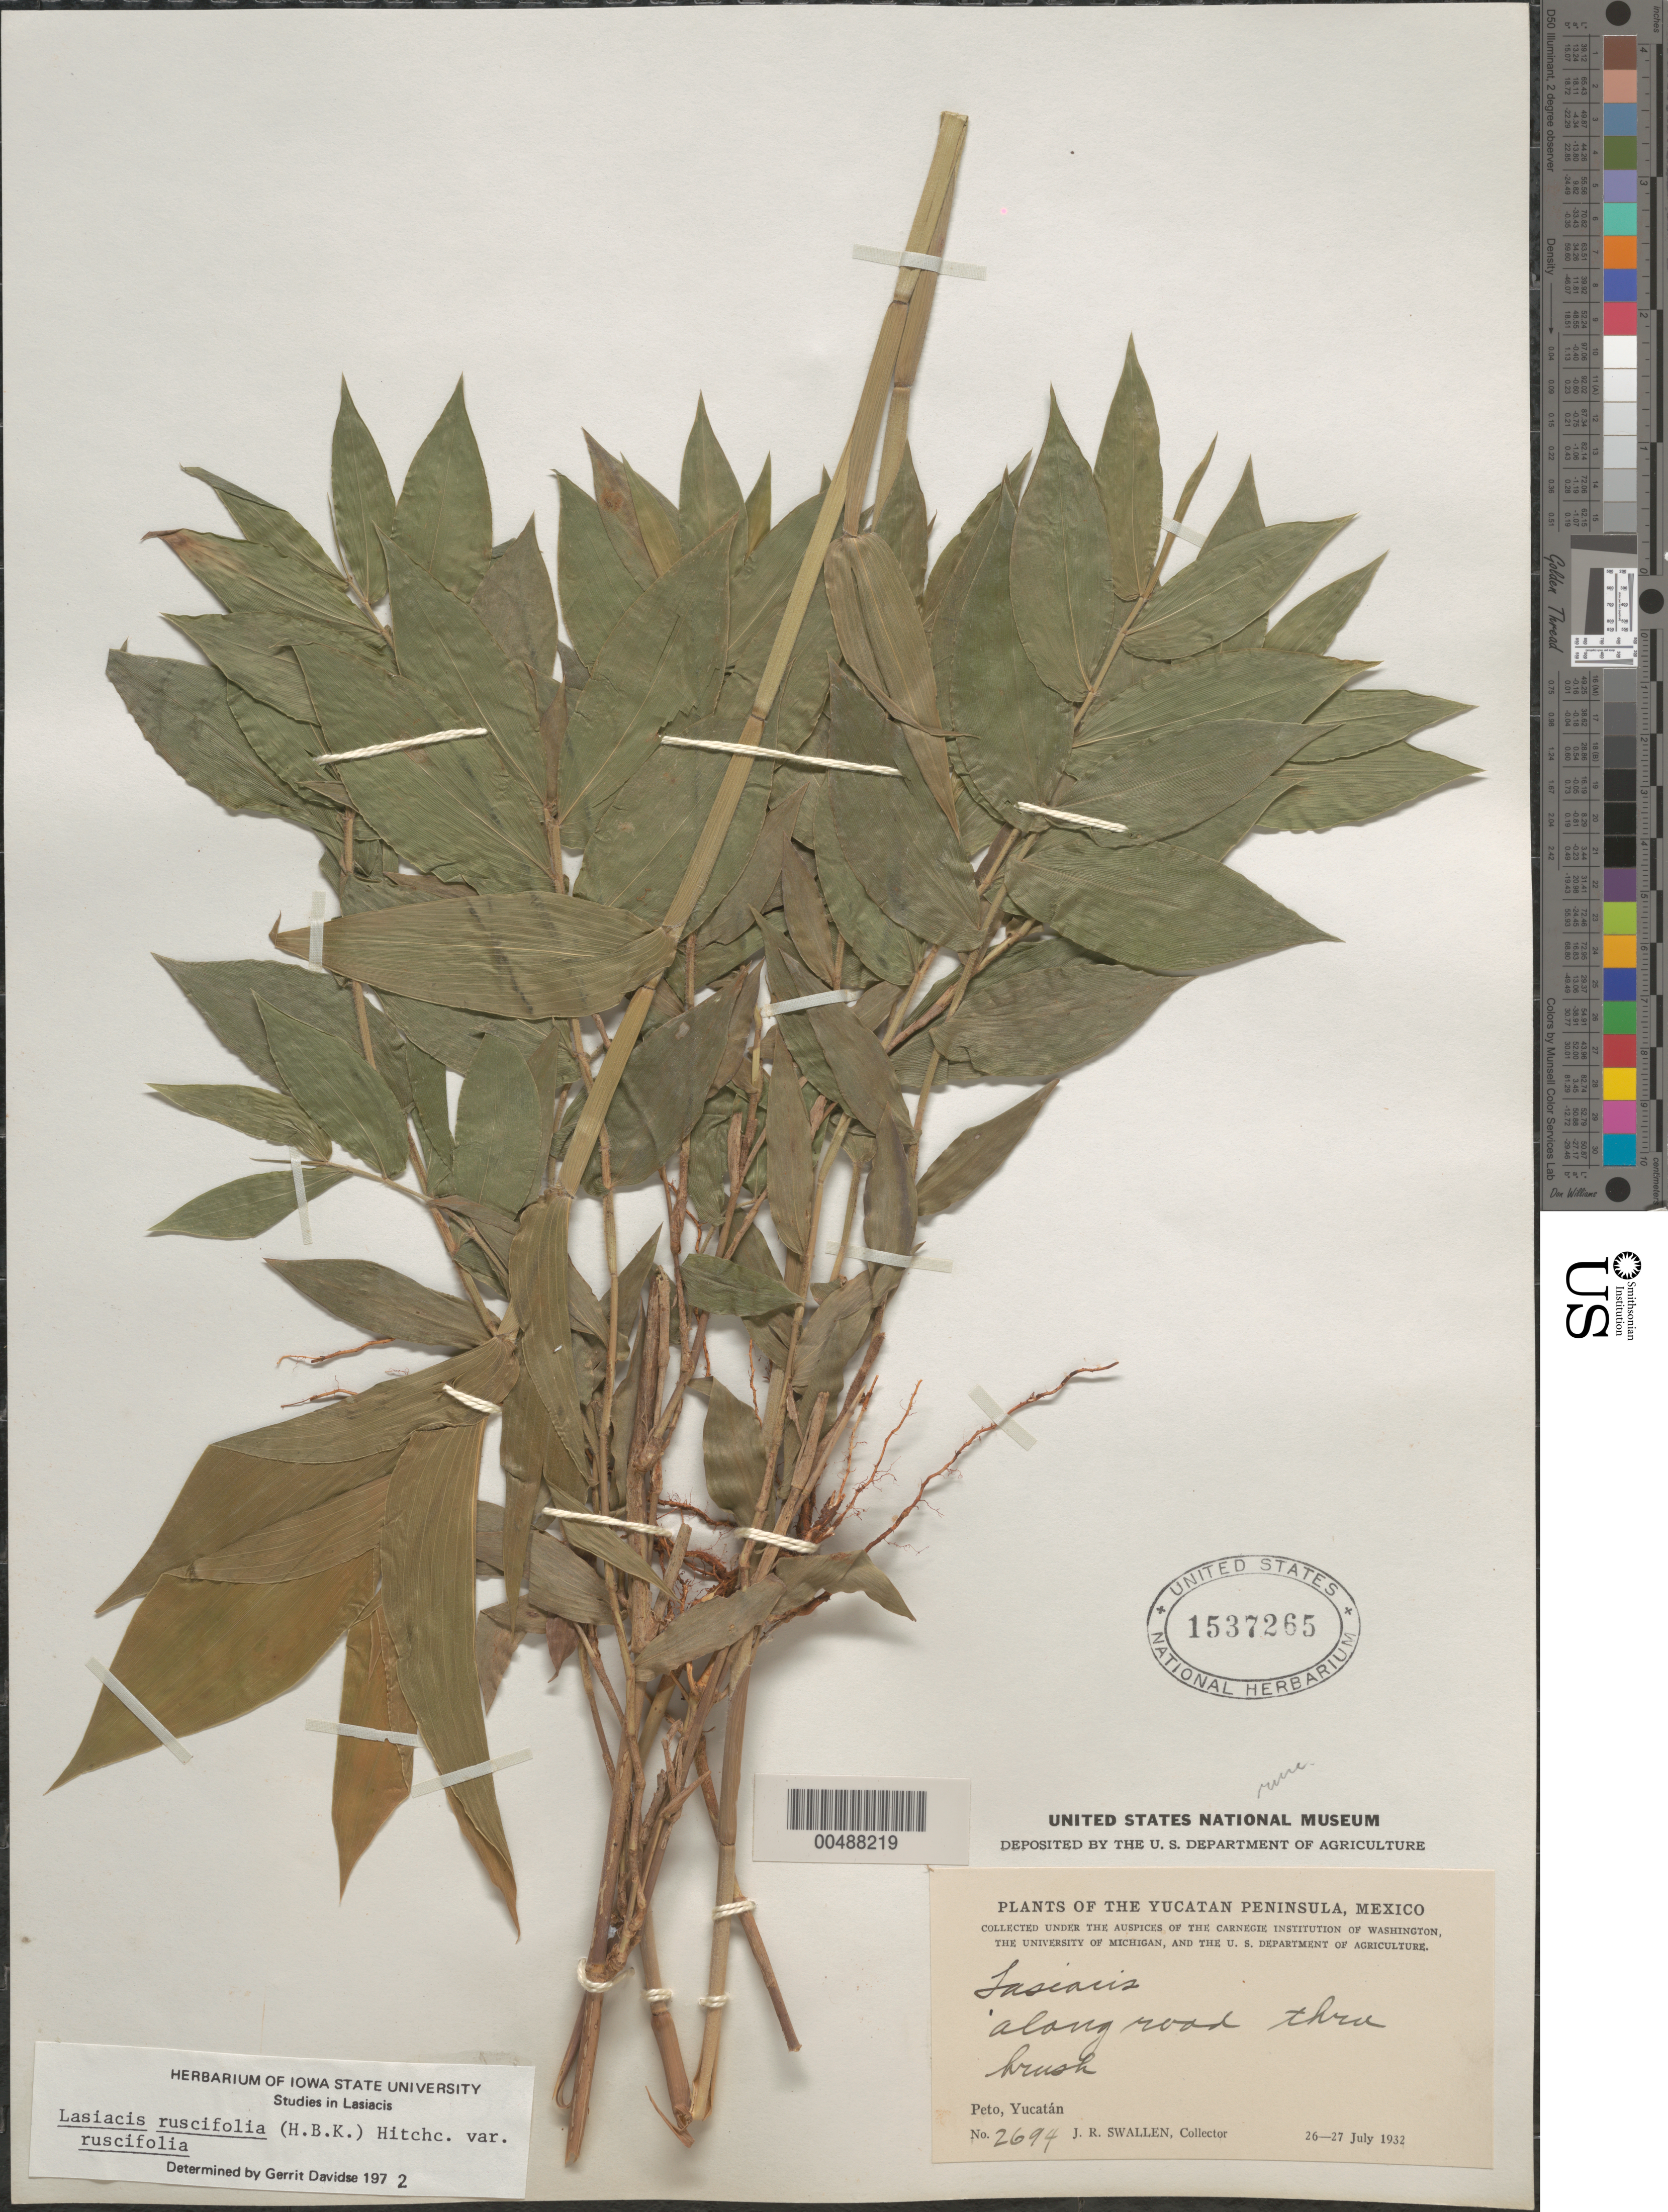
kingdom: Plantae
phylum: Tracheophyta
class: Liliopsida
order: Poales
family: Poaceae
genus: Lasiacis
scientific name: Lasiacis ruscifolia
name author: (Kunth) Hitchc.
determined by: Davidse, Gerrit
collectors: J. R. Swallen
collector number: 2694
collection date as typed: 26 Jul 1932 to 27 Jul 1932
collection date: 1932-07-26/1932-07-27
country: Mexico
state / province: Yucatan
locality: Yucatan Peninsula, Peto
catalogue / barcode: US 1537265